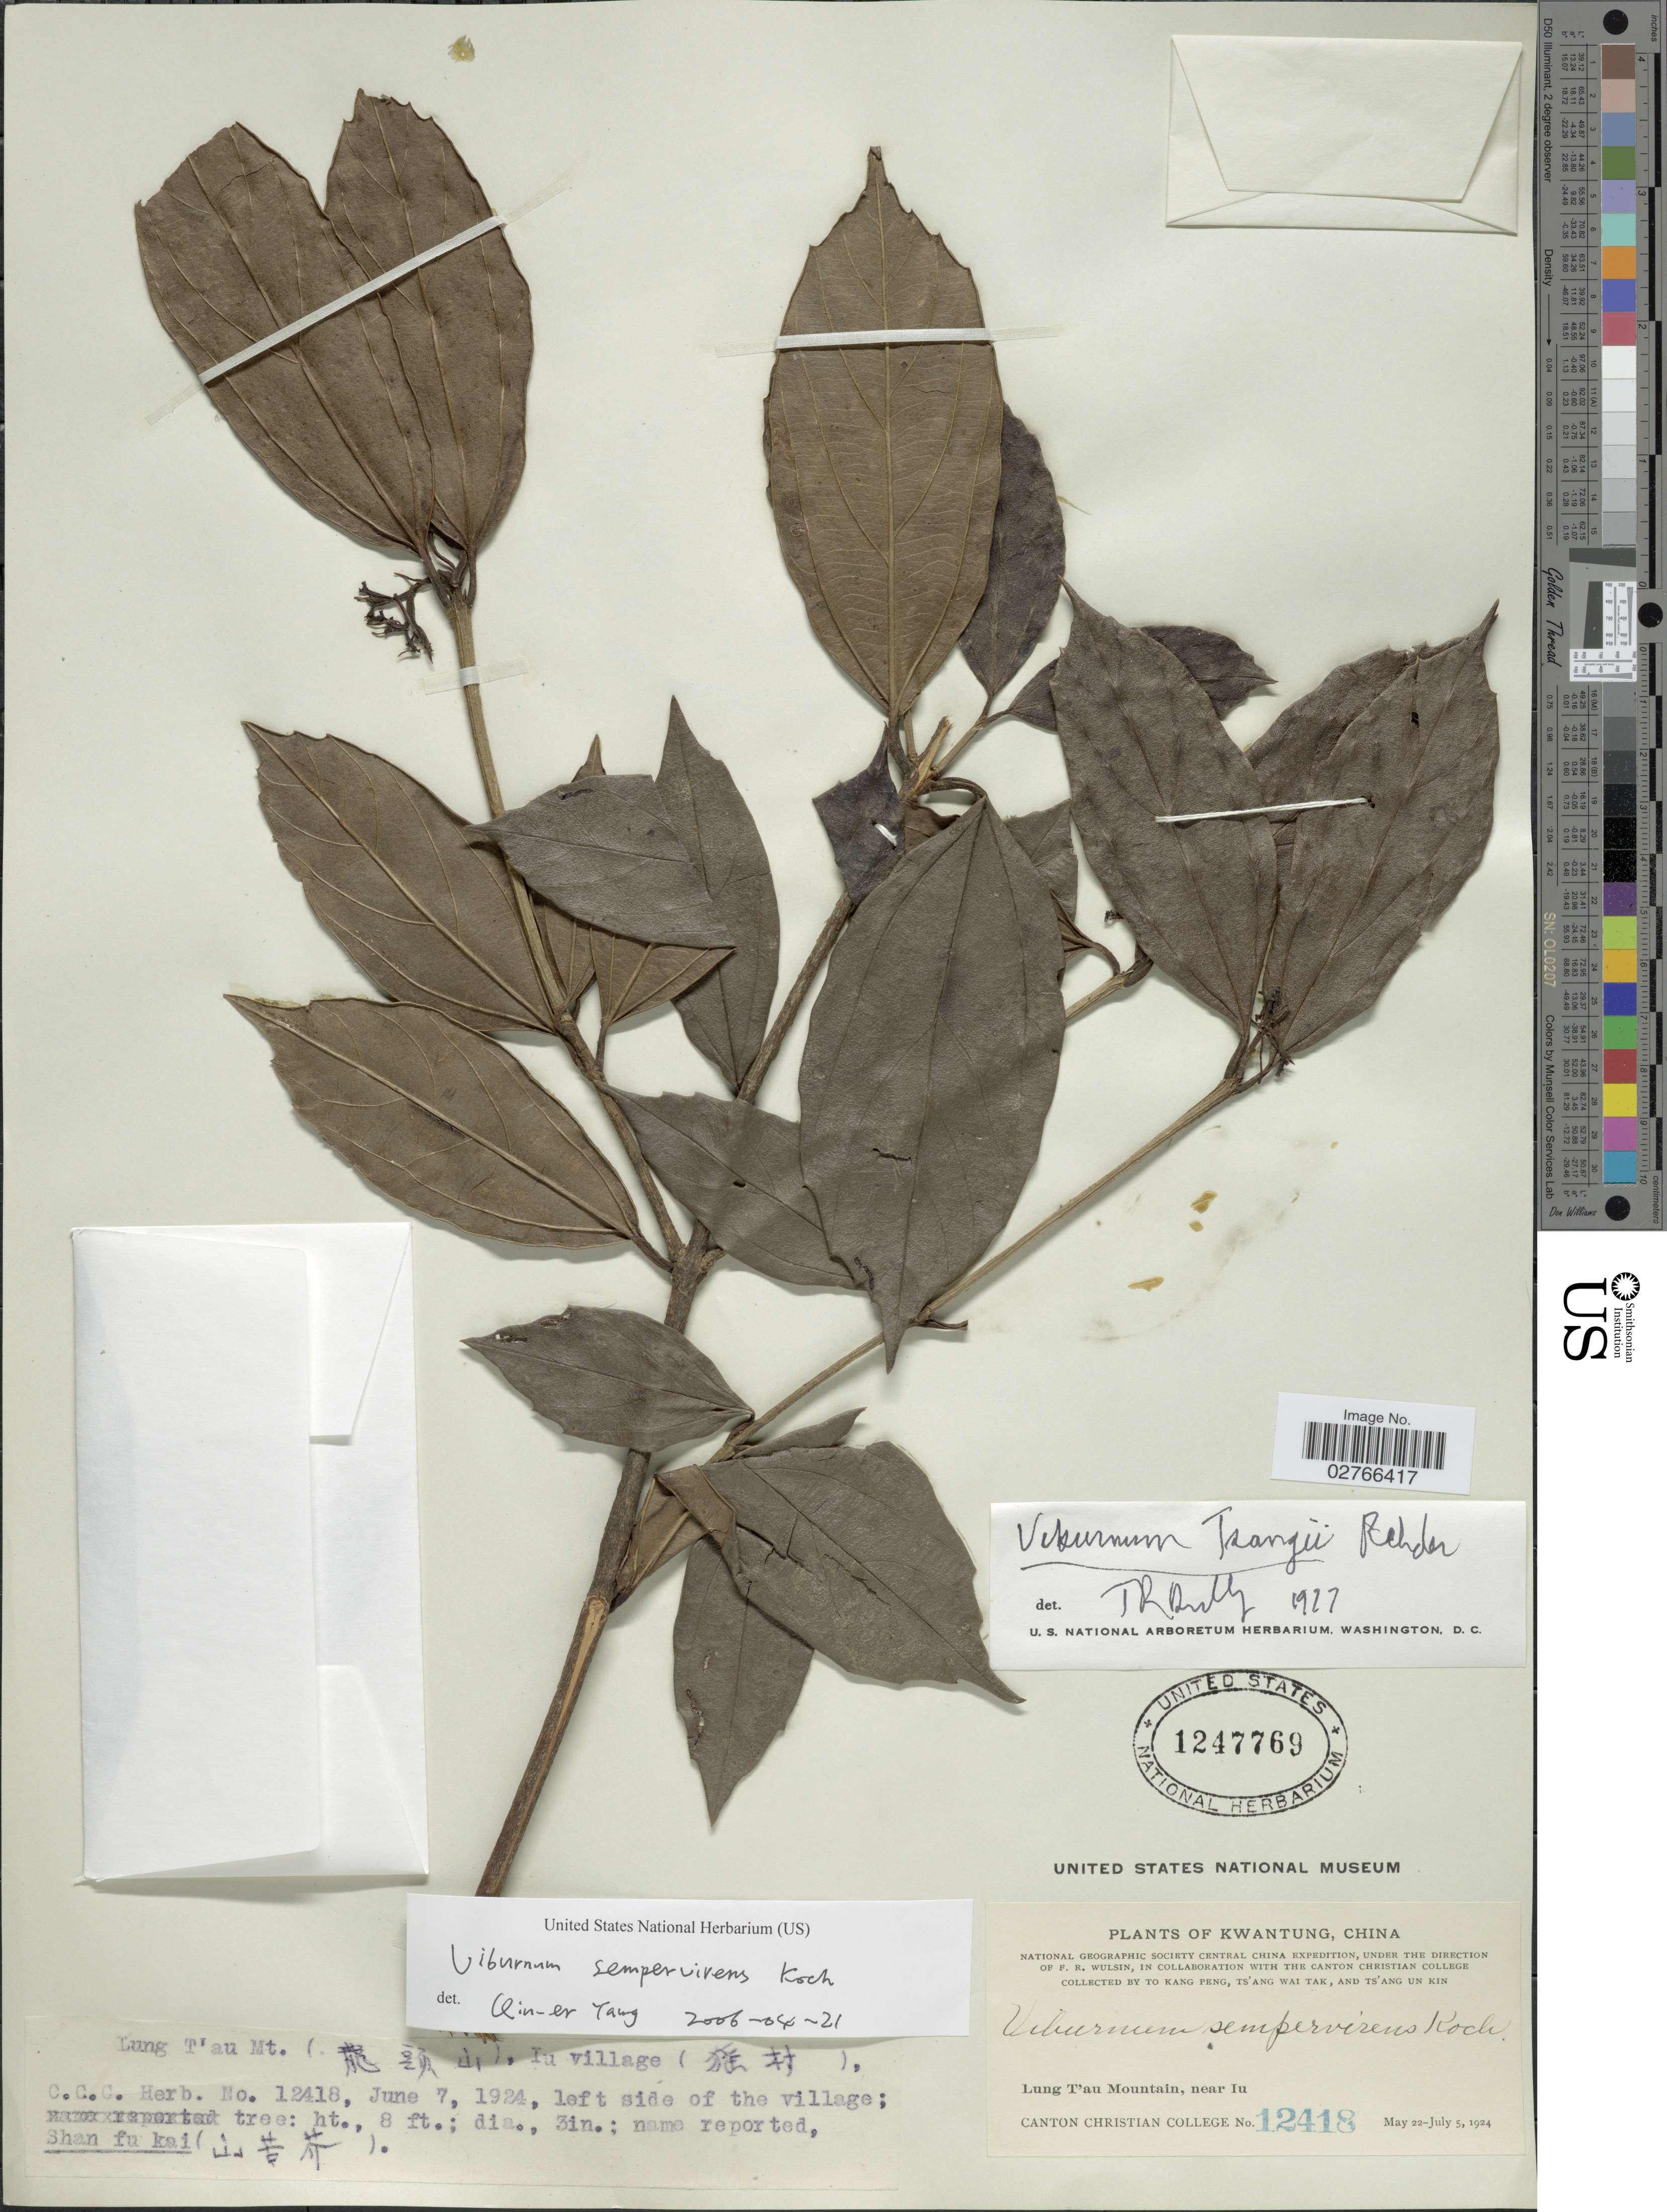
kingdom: Plantae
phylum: Tracheophyta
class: Magnoliopsida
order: Dipsacales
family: Viburnaceae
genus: Viburnum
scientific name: Viburnum sempervirens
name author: K. Koch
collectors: Canton Christian College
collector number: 12418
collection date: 1924-06-07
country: China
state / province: Guangdong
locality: Kwantung, Lung T'au Mountain, near Iu. Iu Village (X), left side of the village.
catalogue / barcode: US 1247769